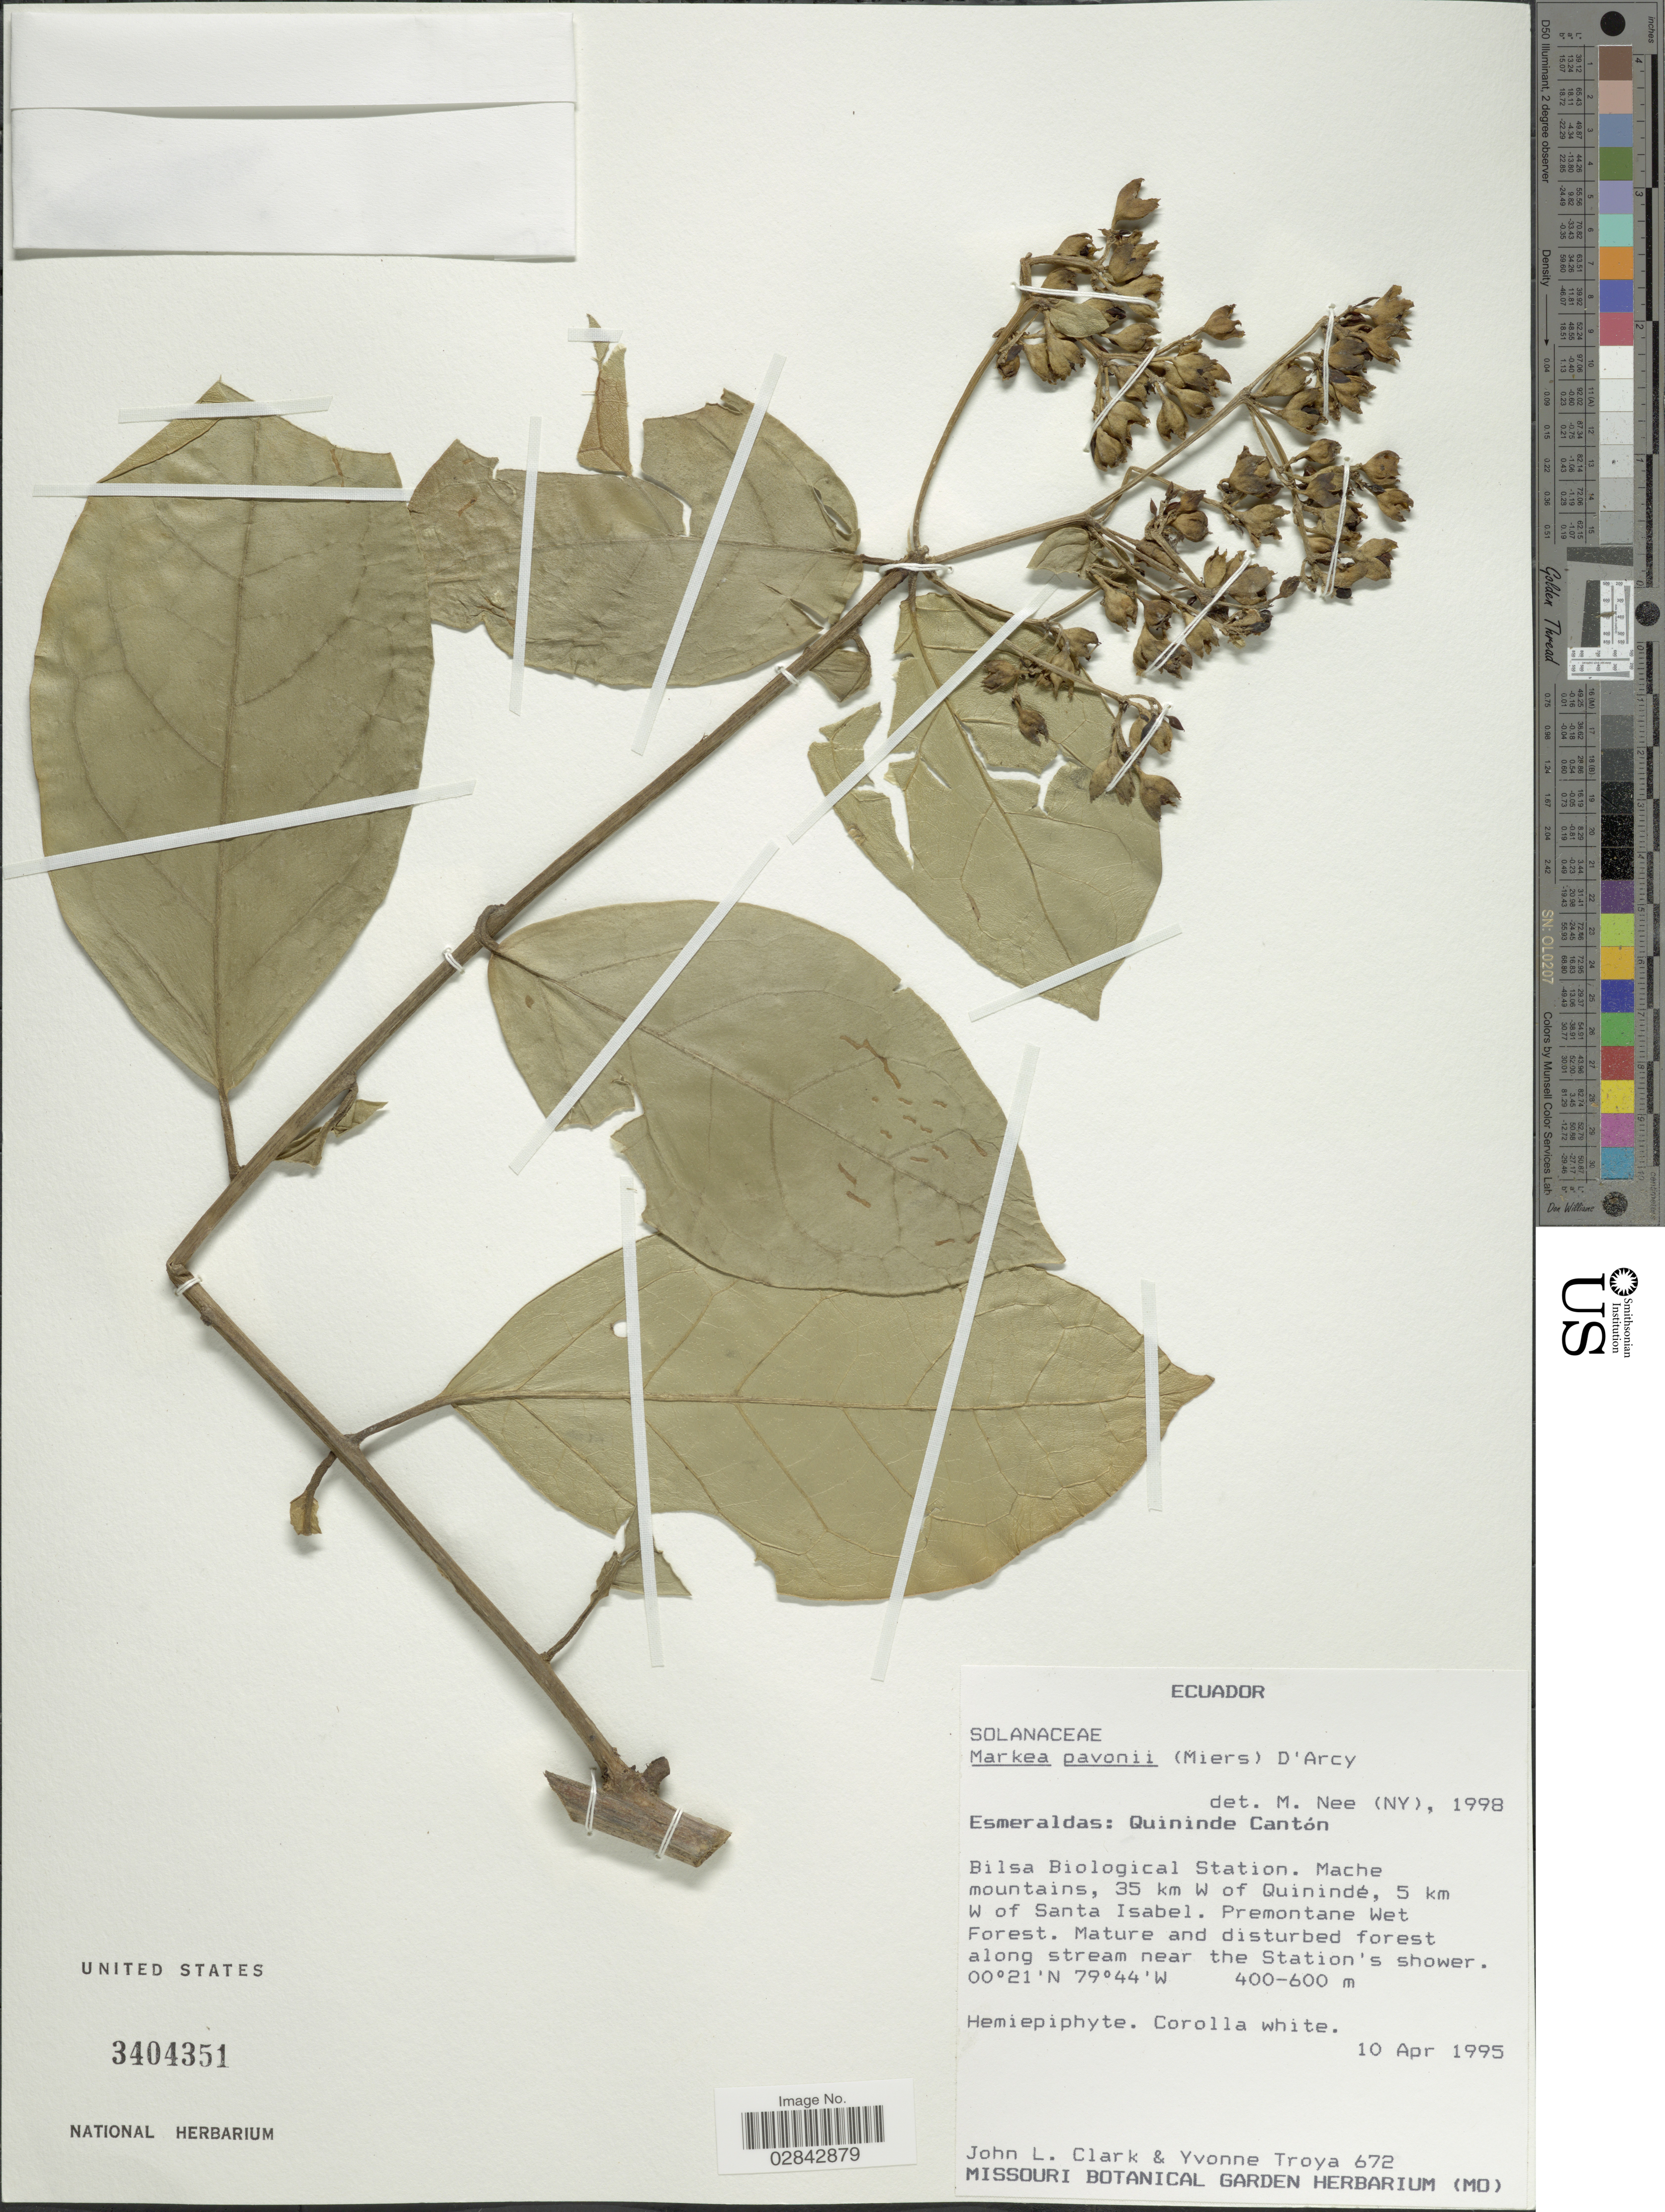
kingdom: Plantae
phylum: Tracheophyta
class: Magnoliopsida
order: Solanales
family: Solanaceae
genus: Markea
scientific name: Markea pavonii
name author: (Miers) D'Arcy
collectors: J. L. Clark & Y. Troya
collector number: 672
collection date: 1995-04-10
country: Ecuador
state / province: Esmeraldas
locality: Quininde Cantón. Bilsa Biological Station. Mache mountains, 35 km W of Quinindé, 5 km W of Santa Isabel. Along stream near the Station's shower.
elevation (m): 400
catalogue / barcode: US 3404351